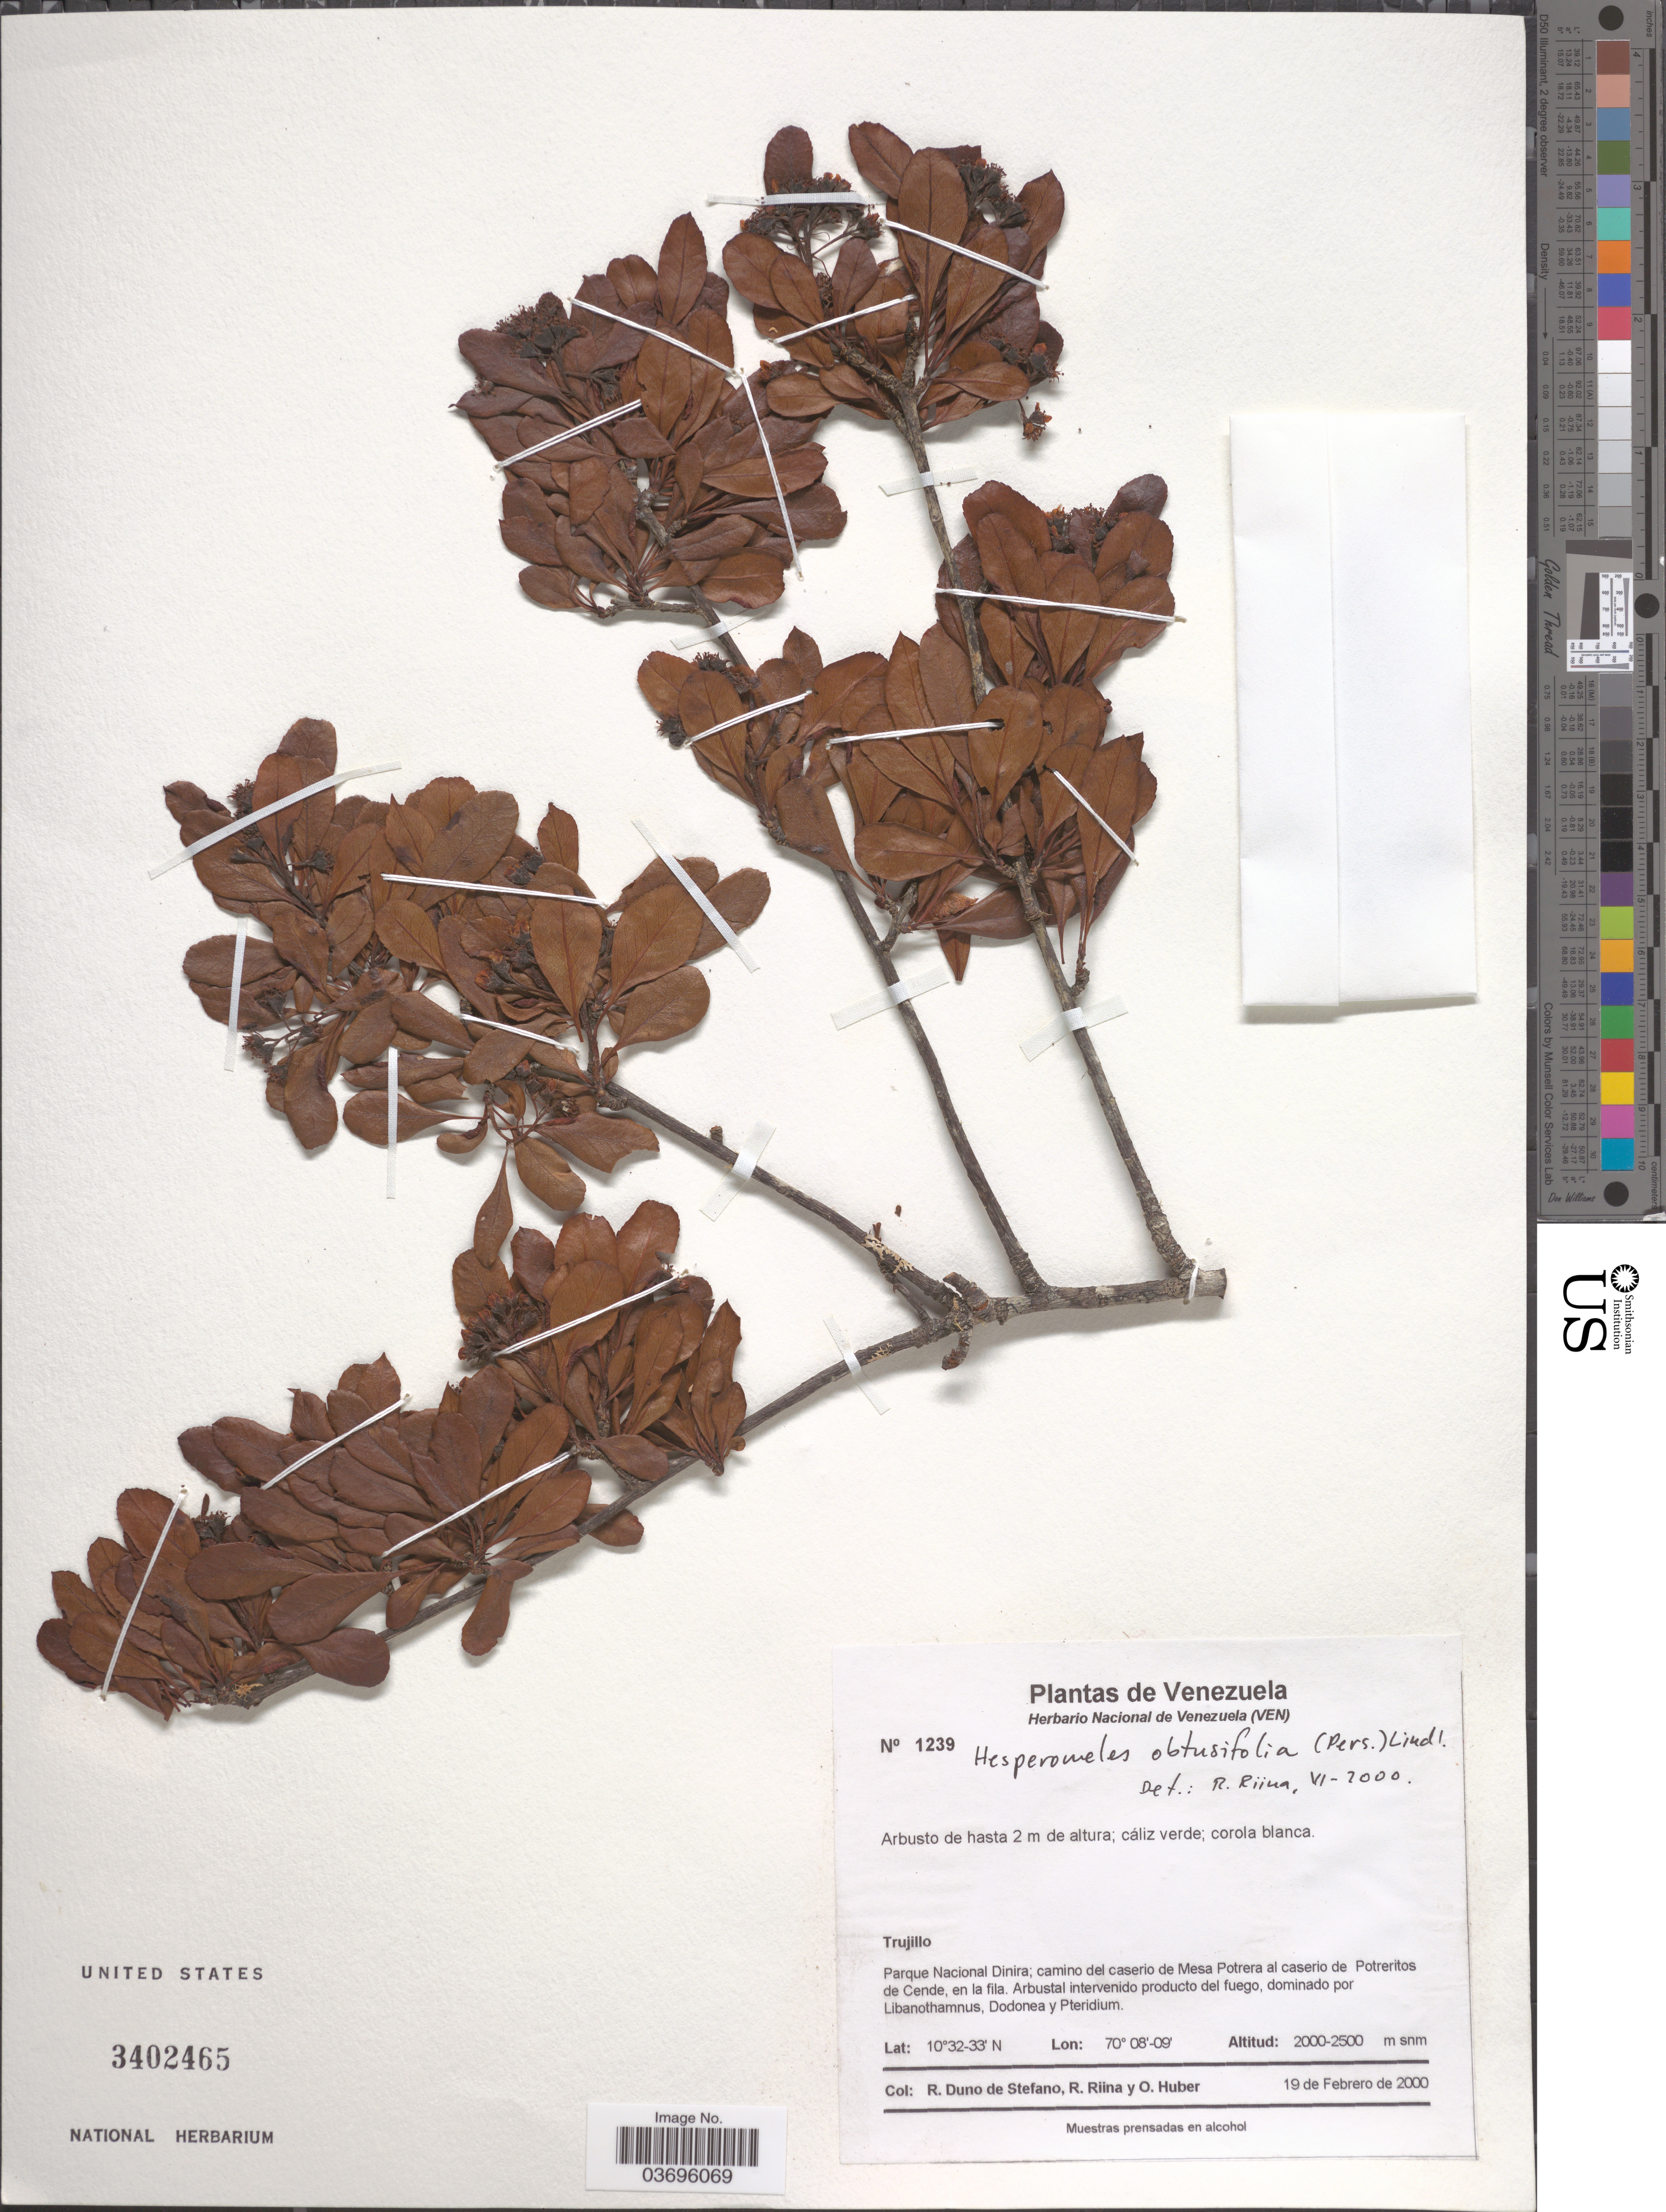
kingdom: Plantae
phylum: Tracheophyta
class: Magnoliopsida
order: Rosales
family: Rosaceae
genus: Hesperomeles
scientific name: Hesperomeles obtusifolia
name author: (Pers.) Lindl.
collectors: R. Duno de Stefano, R. Riina & O. Huber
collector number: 1239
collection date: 2000-02-19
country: Venezuela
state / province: Trujillo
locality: Parque Nacional de Dinira: camino del caserio de Mesa Potrera al caseria de Potreritos de Cende, en la fila.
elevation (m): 2000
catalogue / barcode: US 3402465